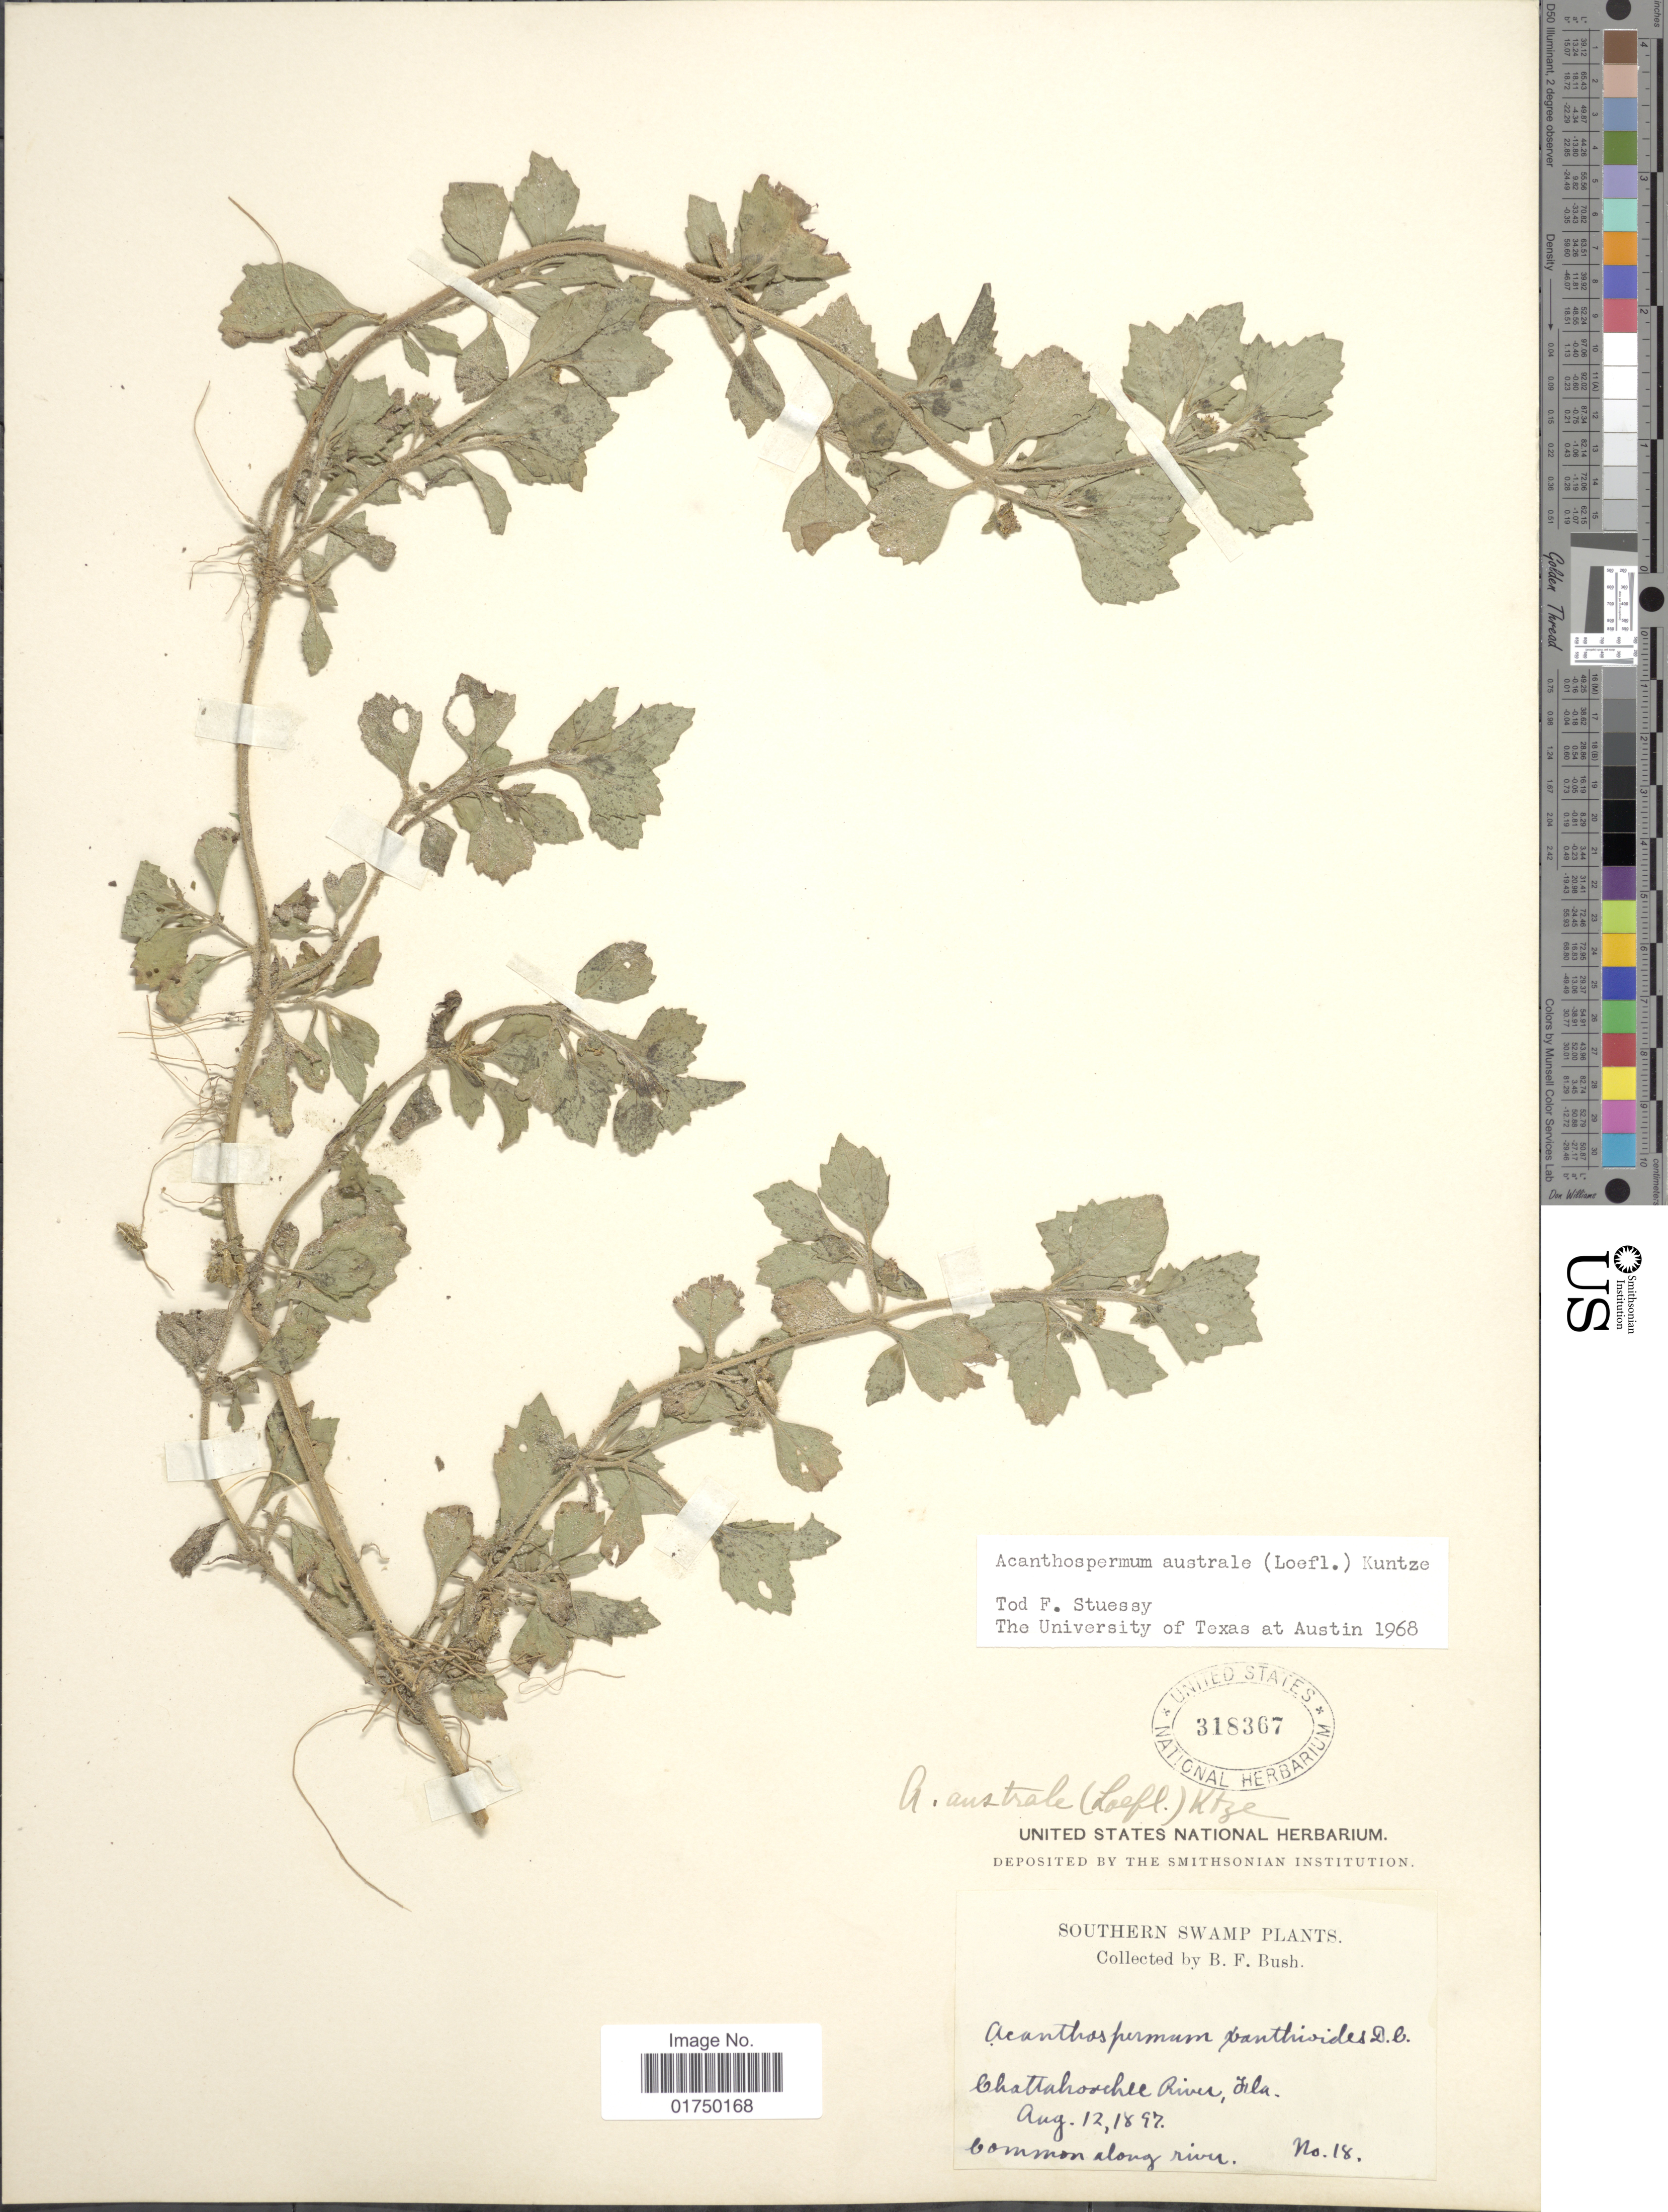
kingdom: Plantae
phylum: Tracheophyta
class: Magnoliopsida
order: Asterales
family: Asteraceae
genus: Acanthospermum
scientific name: Acanthospermum australe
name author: (Loefl.) Kuntze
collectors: B. F. Bush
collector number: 18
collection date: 1897-08-12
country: United States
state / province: Florida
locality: Southern Swamp. Chattahoochee River, Fla.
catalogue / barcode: US 318367